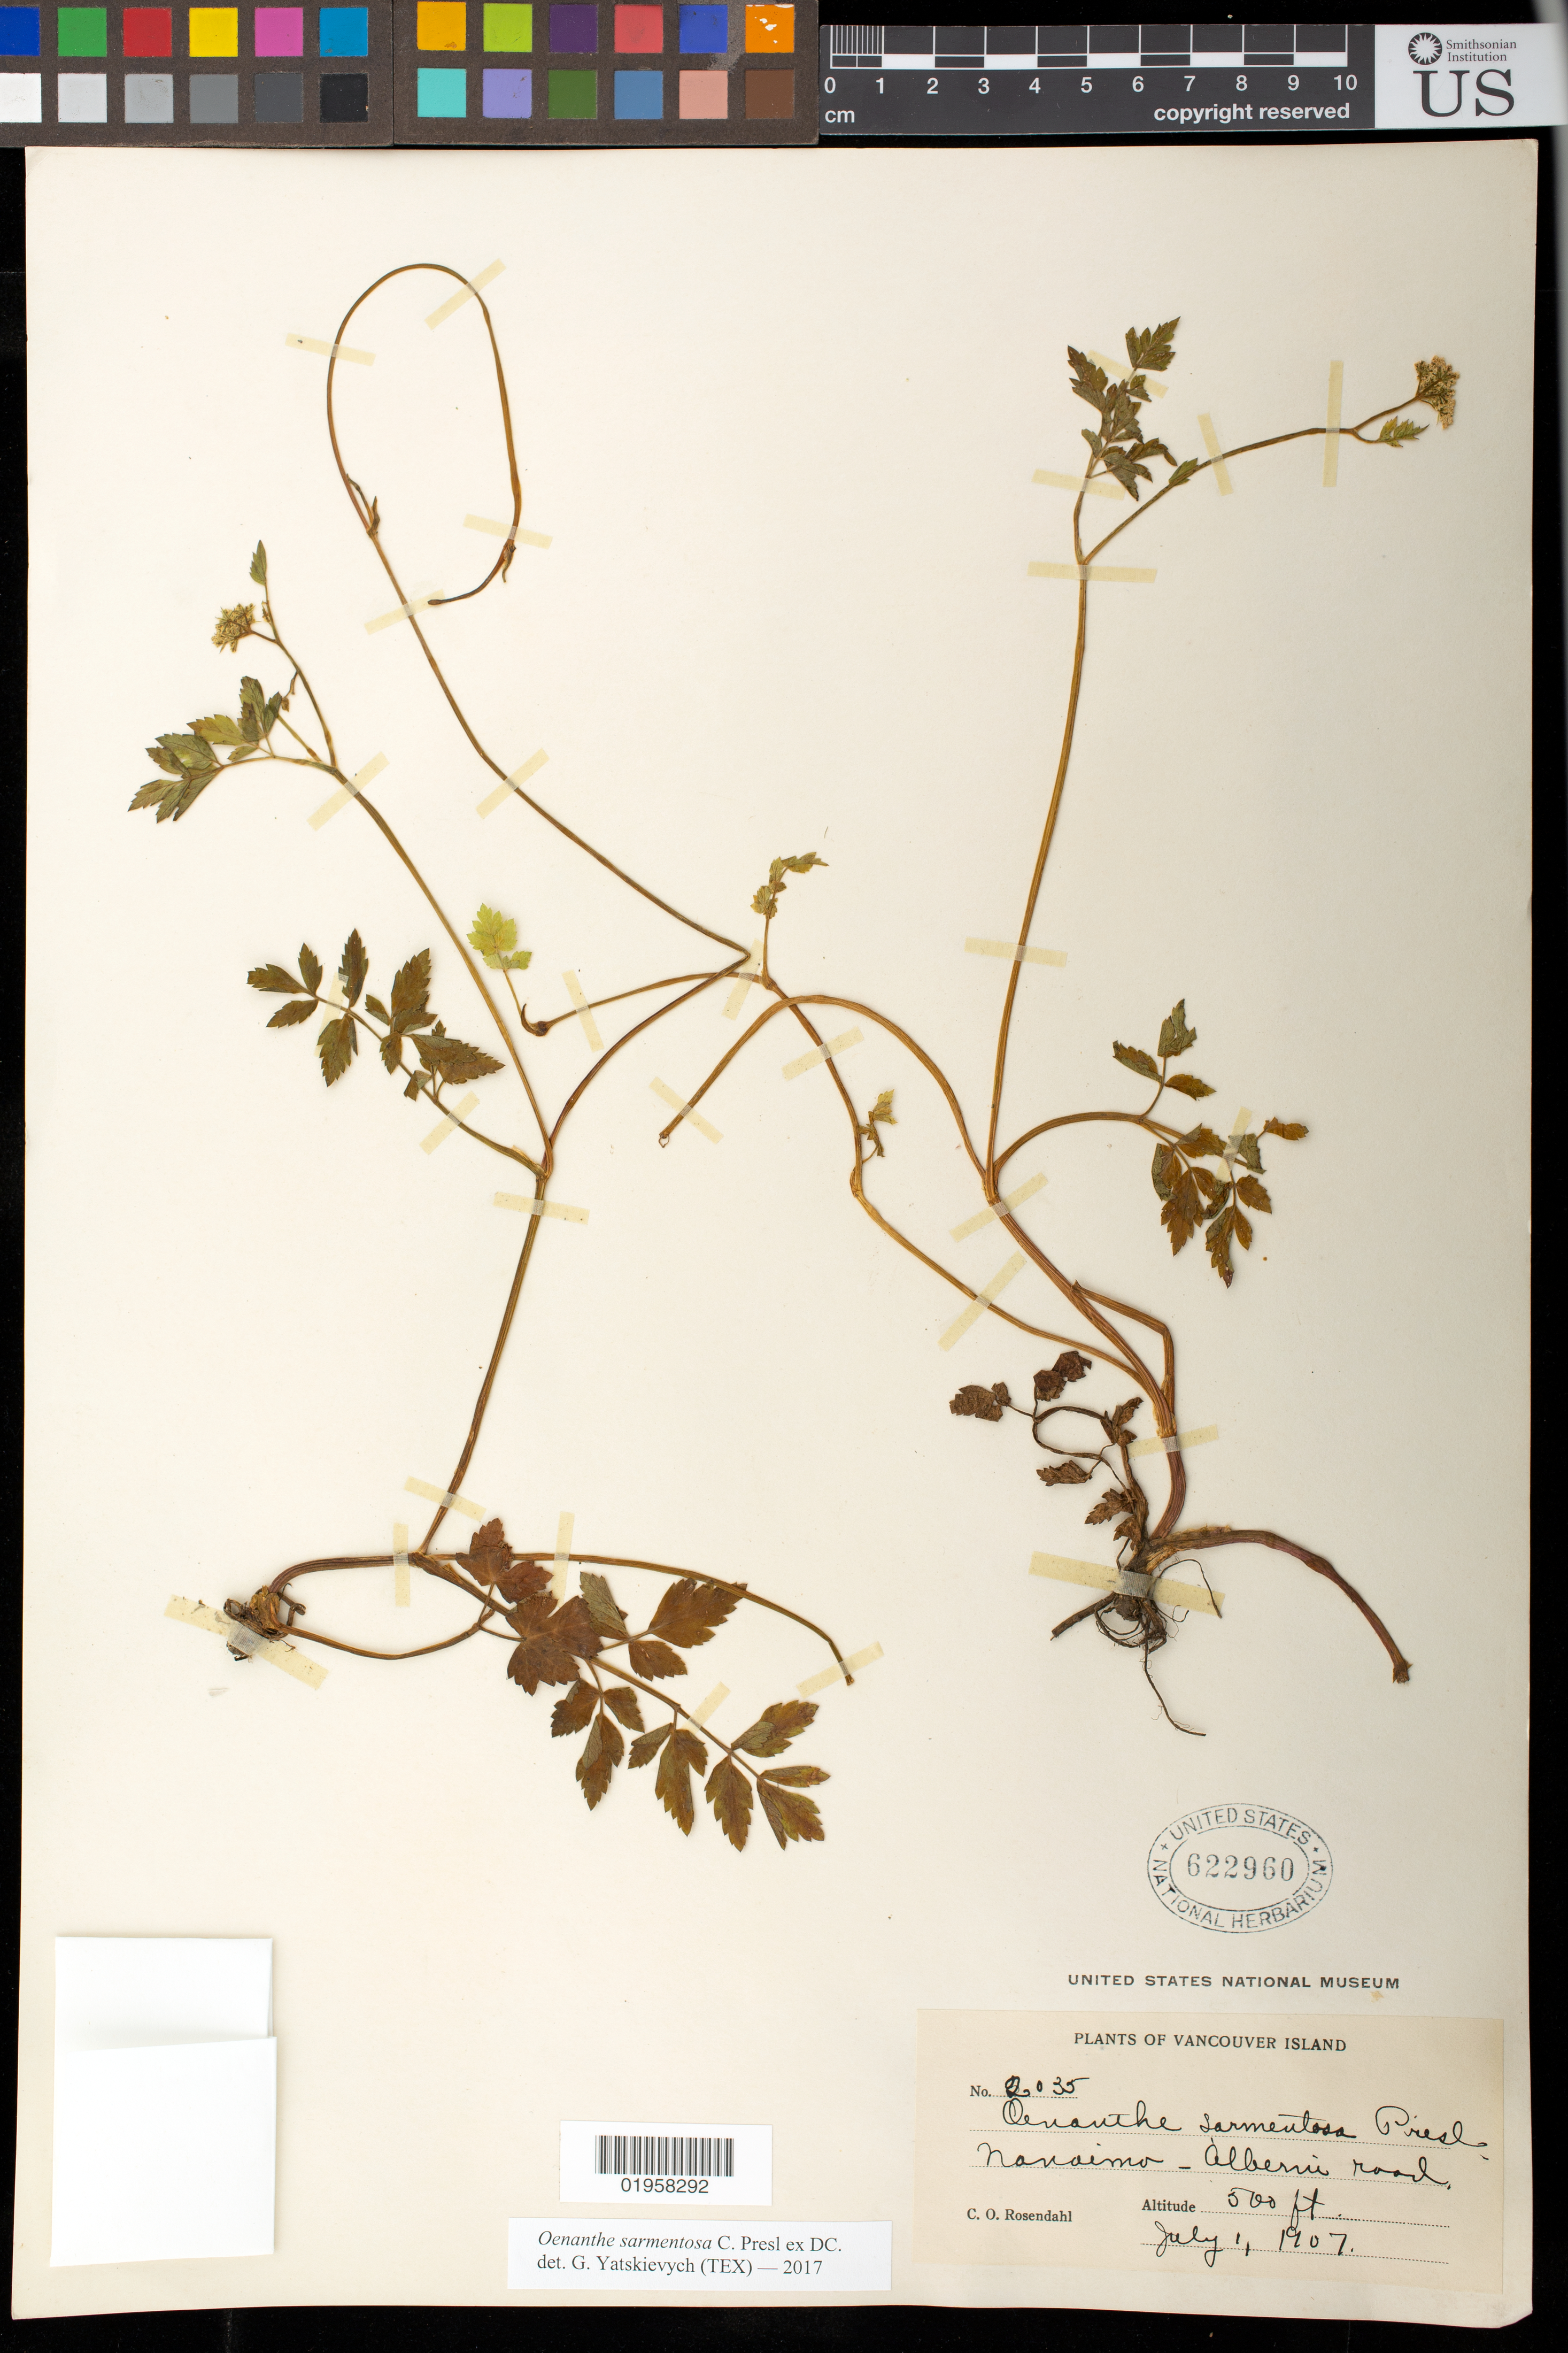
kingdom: Plantae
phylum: Tracheophyta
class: Magnoliopsida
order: Apiales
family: Apiaceae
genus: Oenanthe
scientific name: Oenanthe sarmentosa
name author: C. Presl ex DC.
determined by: Yatskievych, G. A.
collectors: C. O. Rosendahl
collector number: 2035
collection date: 1907-07-01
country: Canada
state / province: British Columbia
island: Vancouver I.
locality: Nanaimo-Alberni Road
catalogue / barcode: US 622960